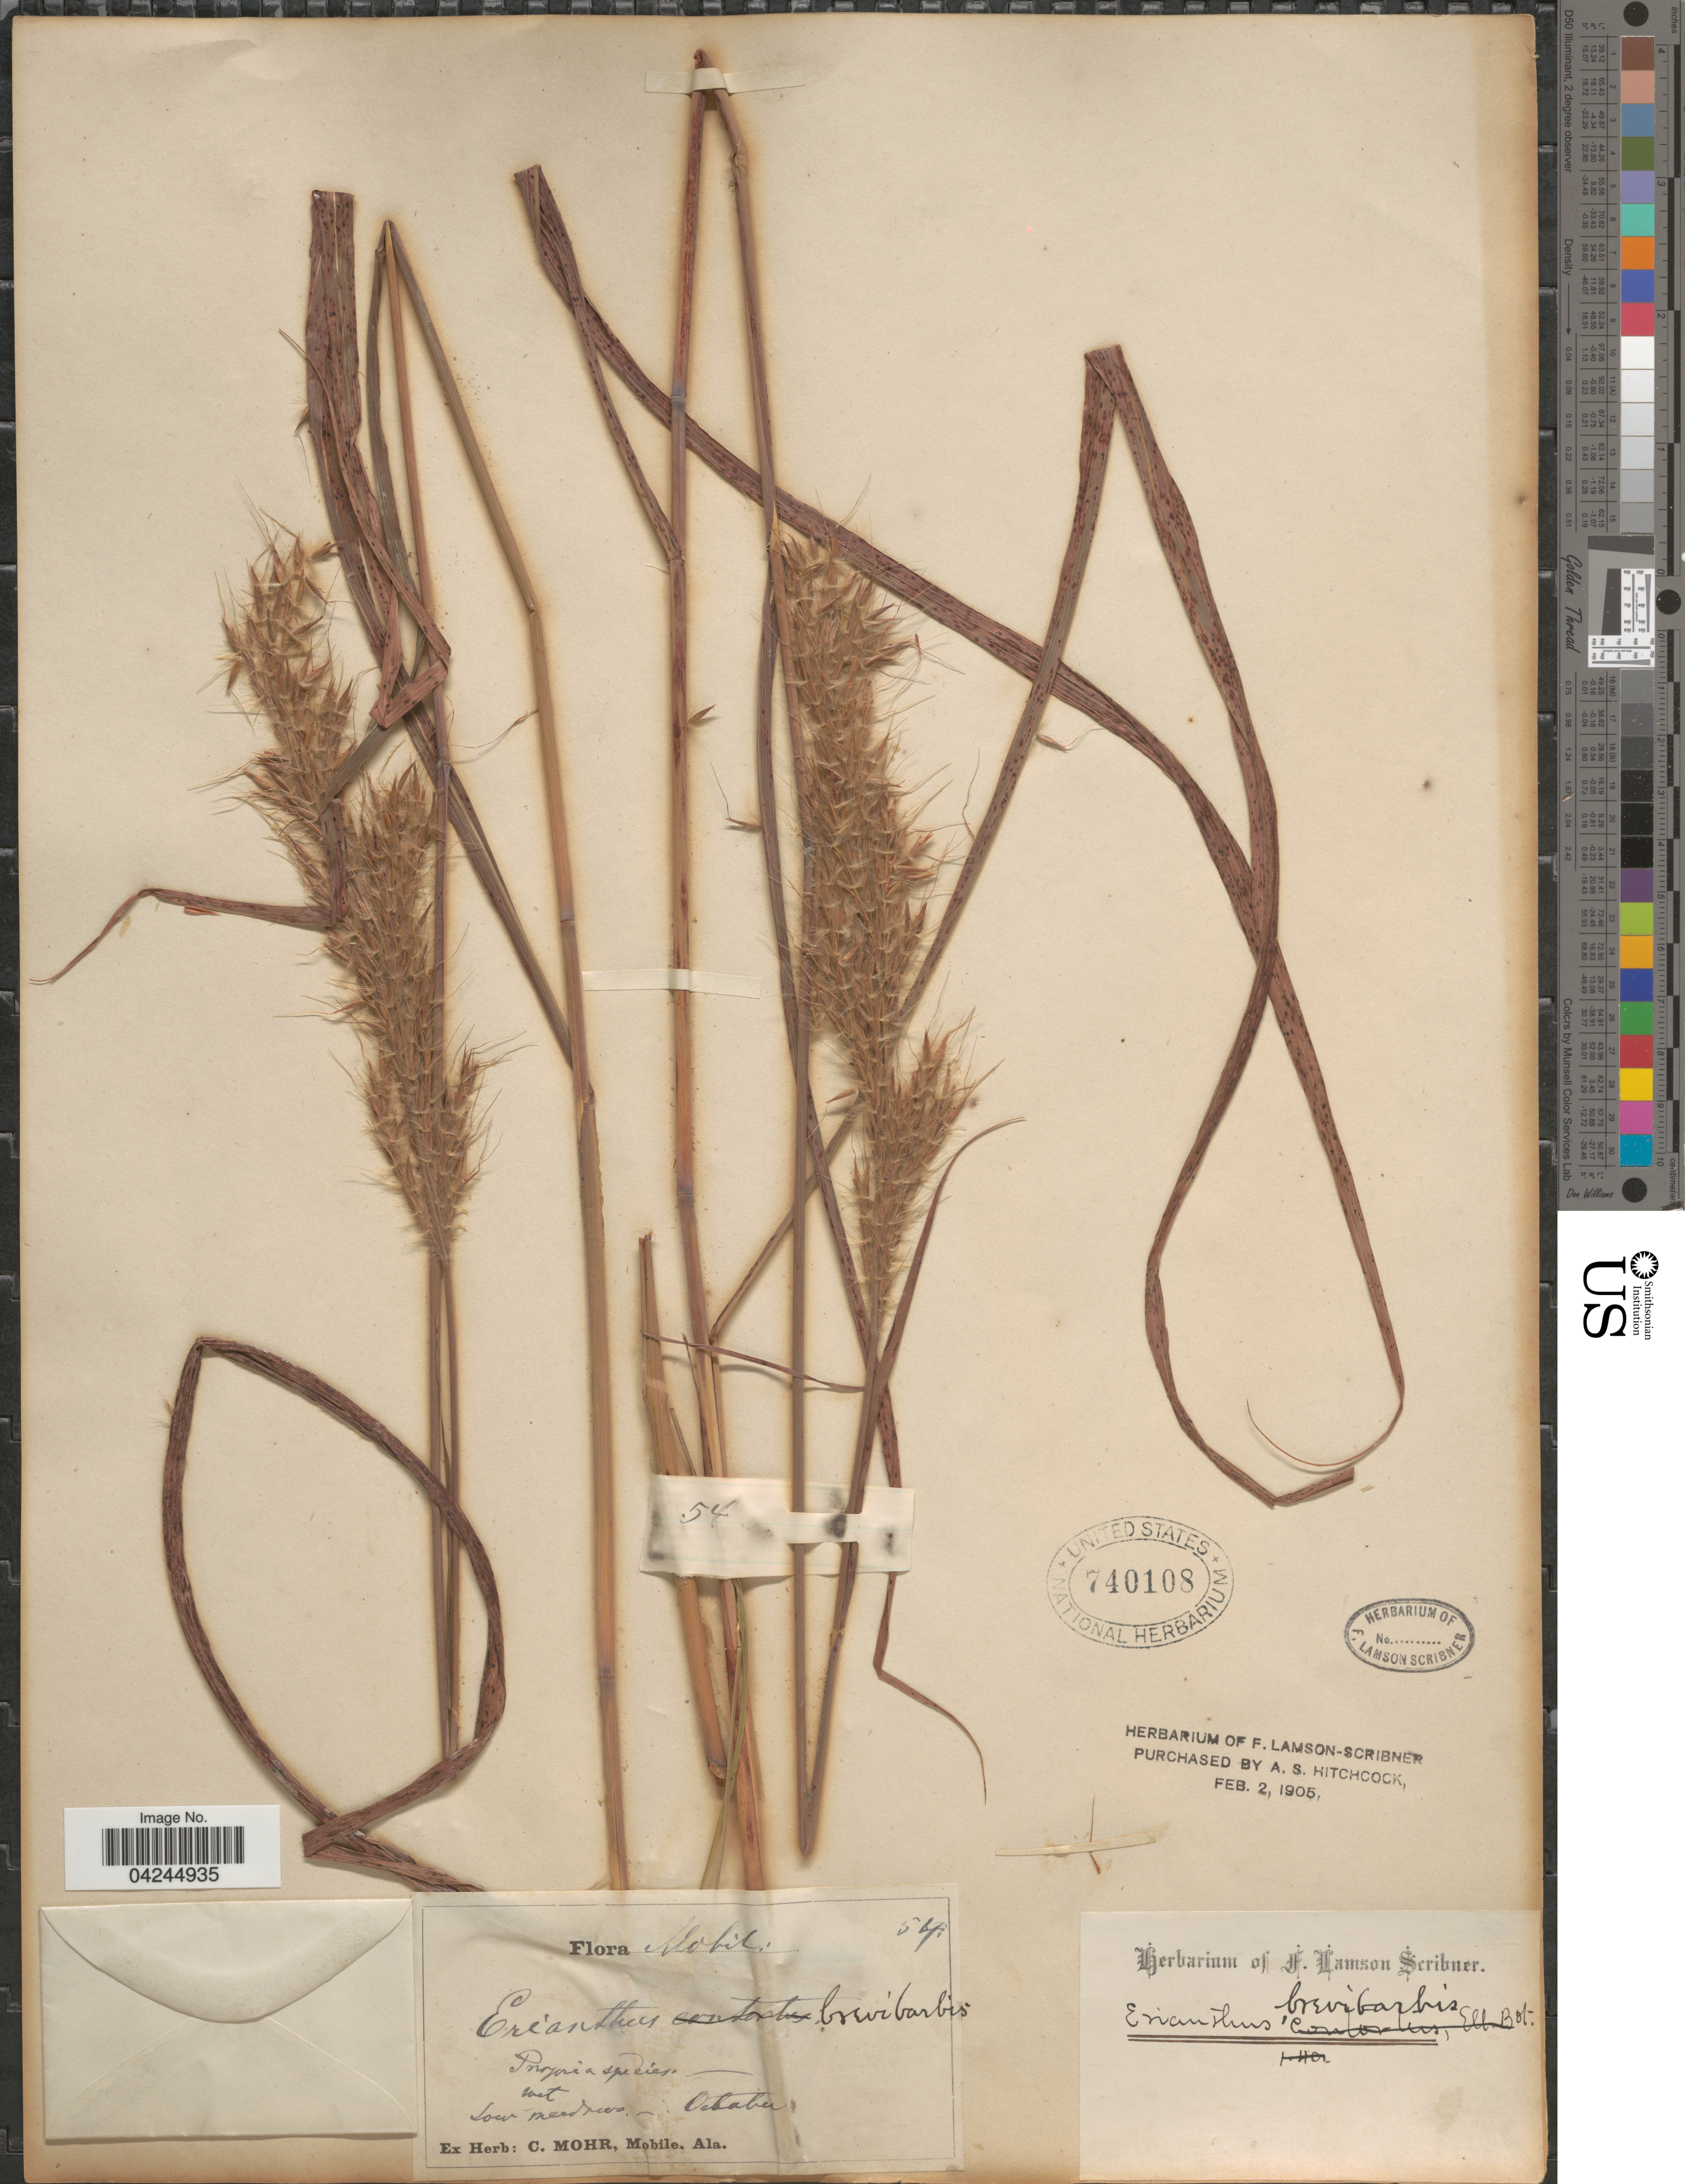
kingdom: Plantae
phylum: Tracheophyta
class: Liliopsida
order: Poales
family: Poaceae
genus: Erianthus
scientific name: Erianthus brevibarbis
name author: Michx.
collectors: ex herb. C. Mohr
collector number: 54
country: United States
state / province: Alabama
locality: Mobile. Low meadows.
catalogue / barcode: US 740108